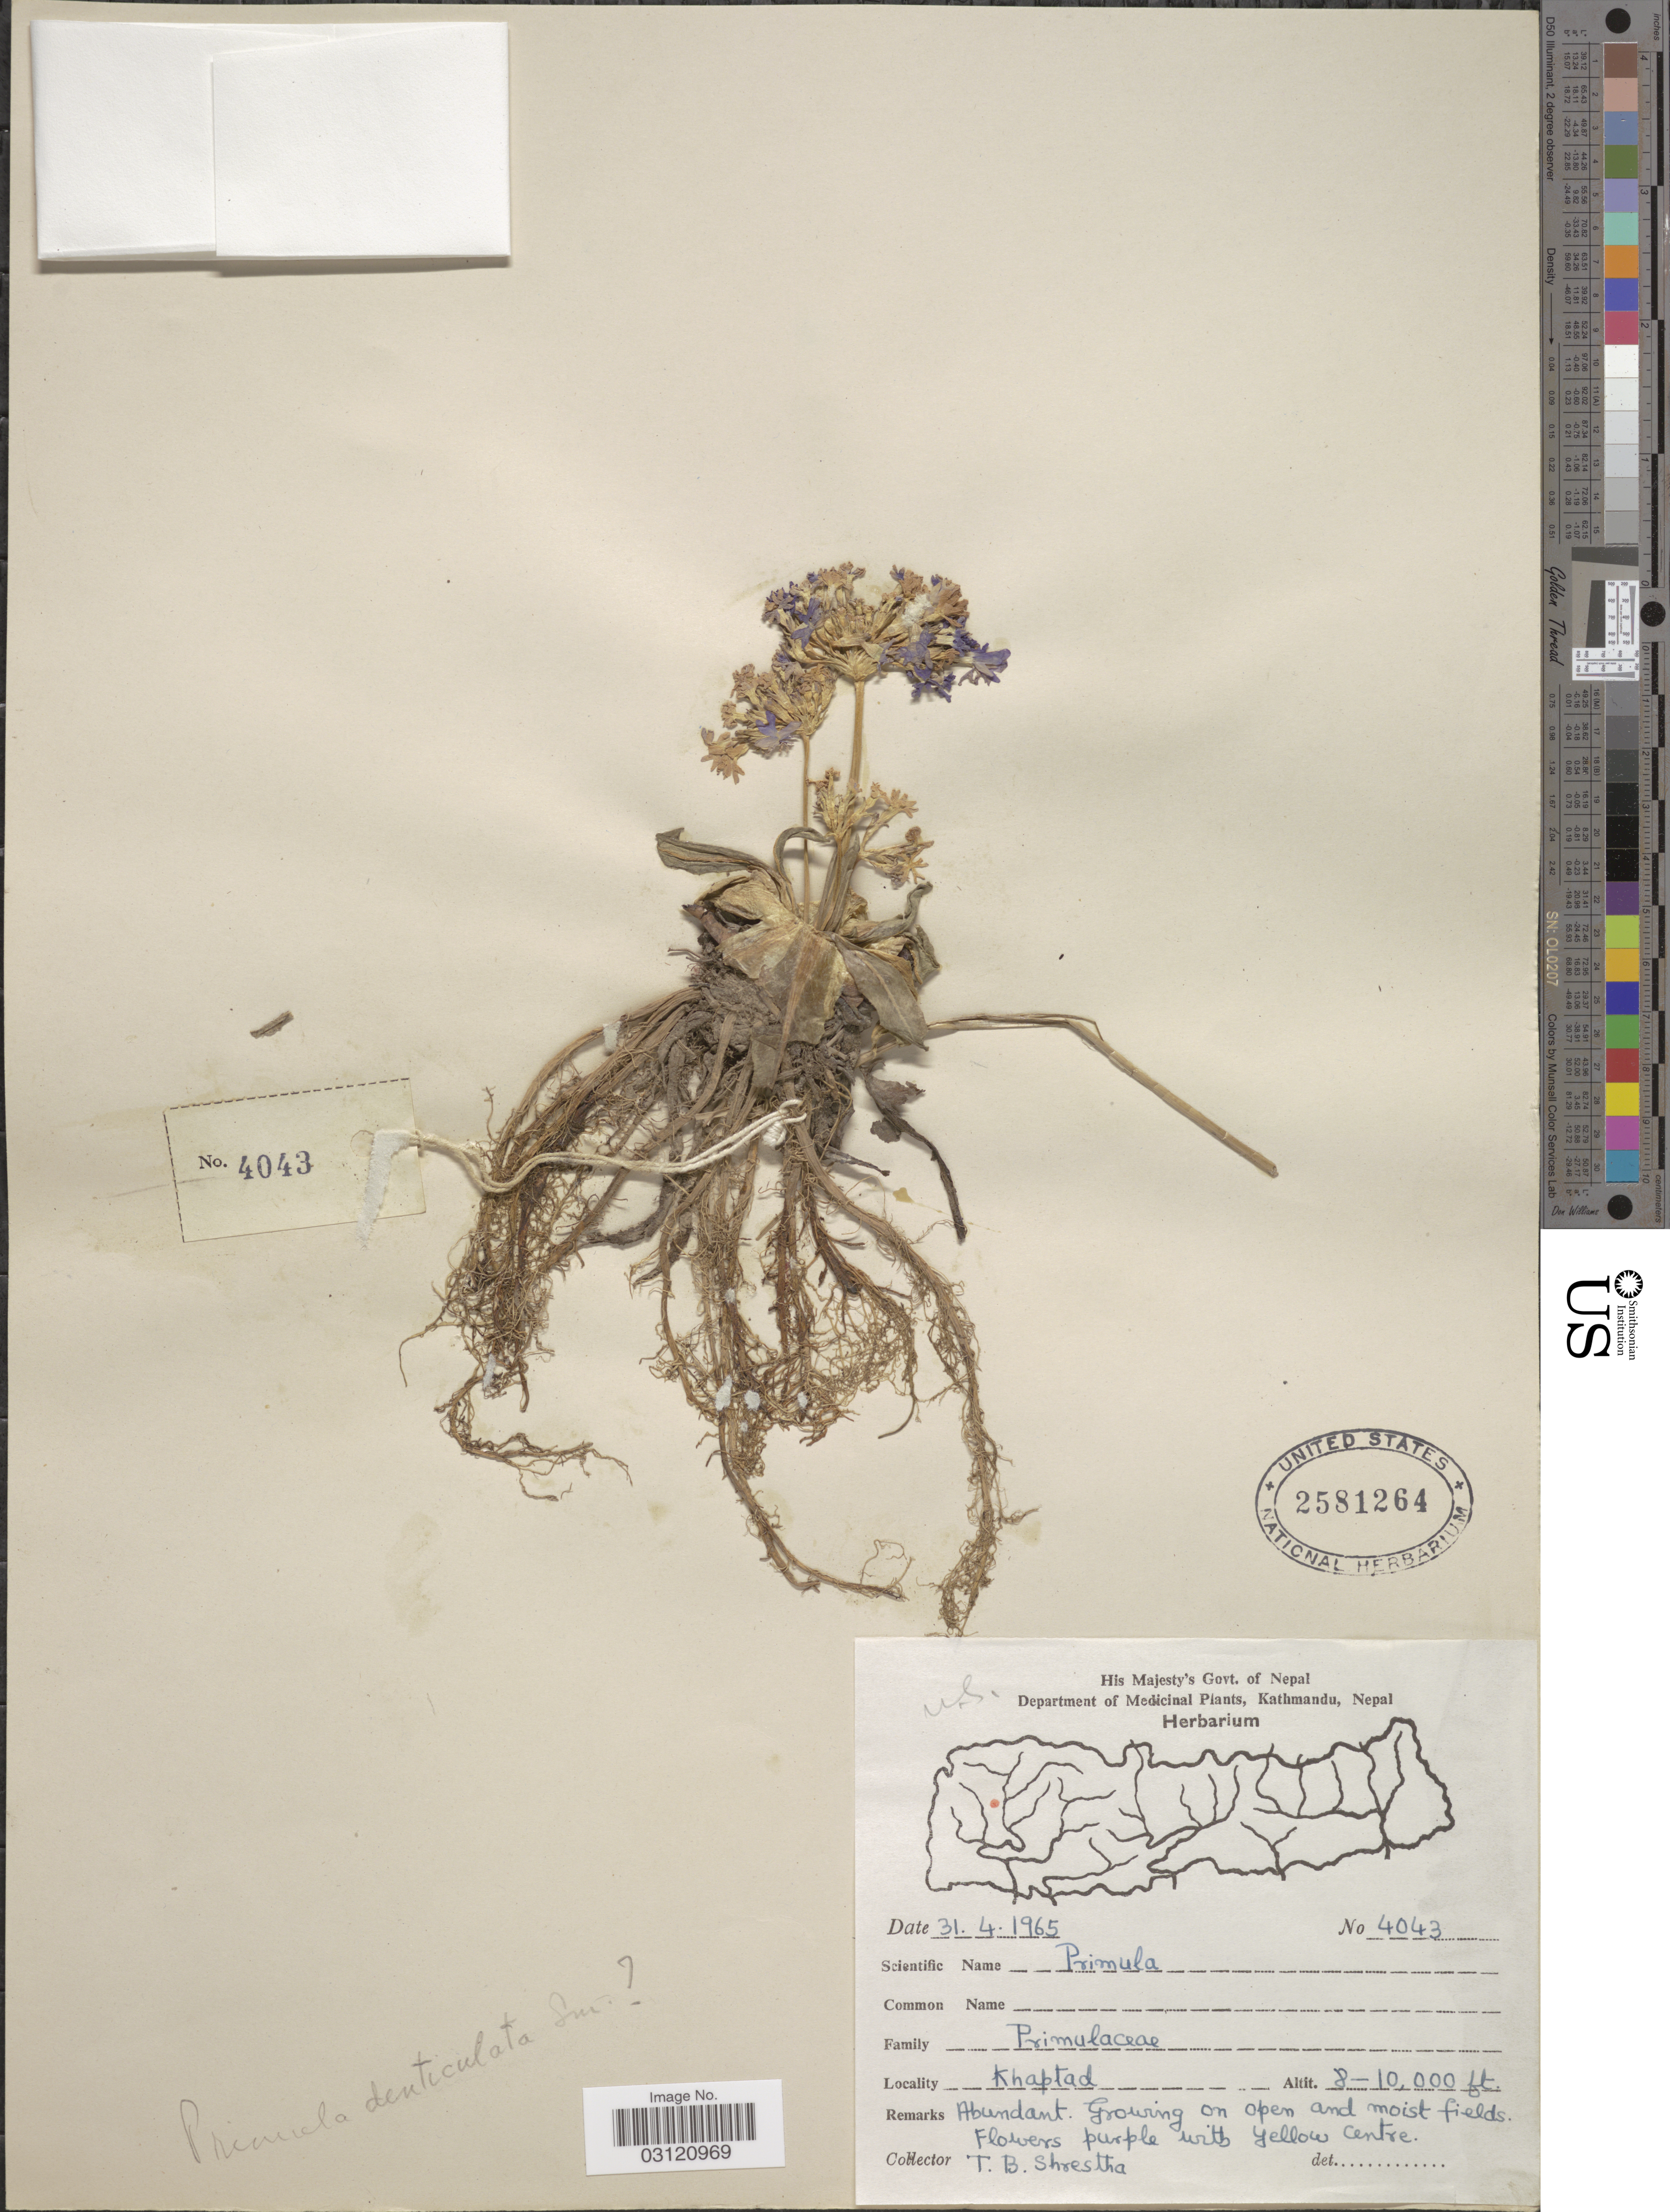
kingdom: Plantae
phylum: Tracheophyta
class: Magnoliopsida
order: Ericales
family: Primulaceae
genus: Primula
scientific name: Primula denticulata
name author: Sm.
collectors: T. B. Shrestha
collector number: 4043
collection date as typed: Transcribed d/m/y: 31/4/1965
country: Nepal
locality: Khaptad.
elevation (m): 2438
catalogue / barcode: US 2581264